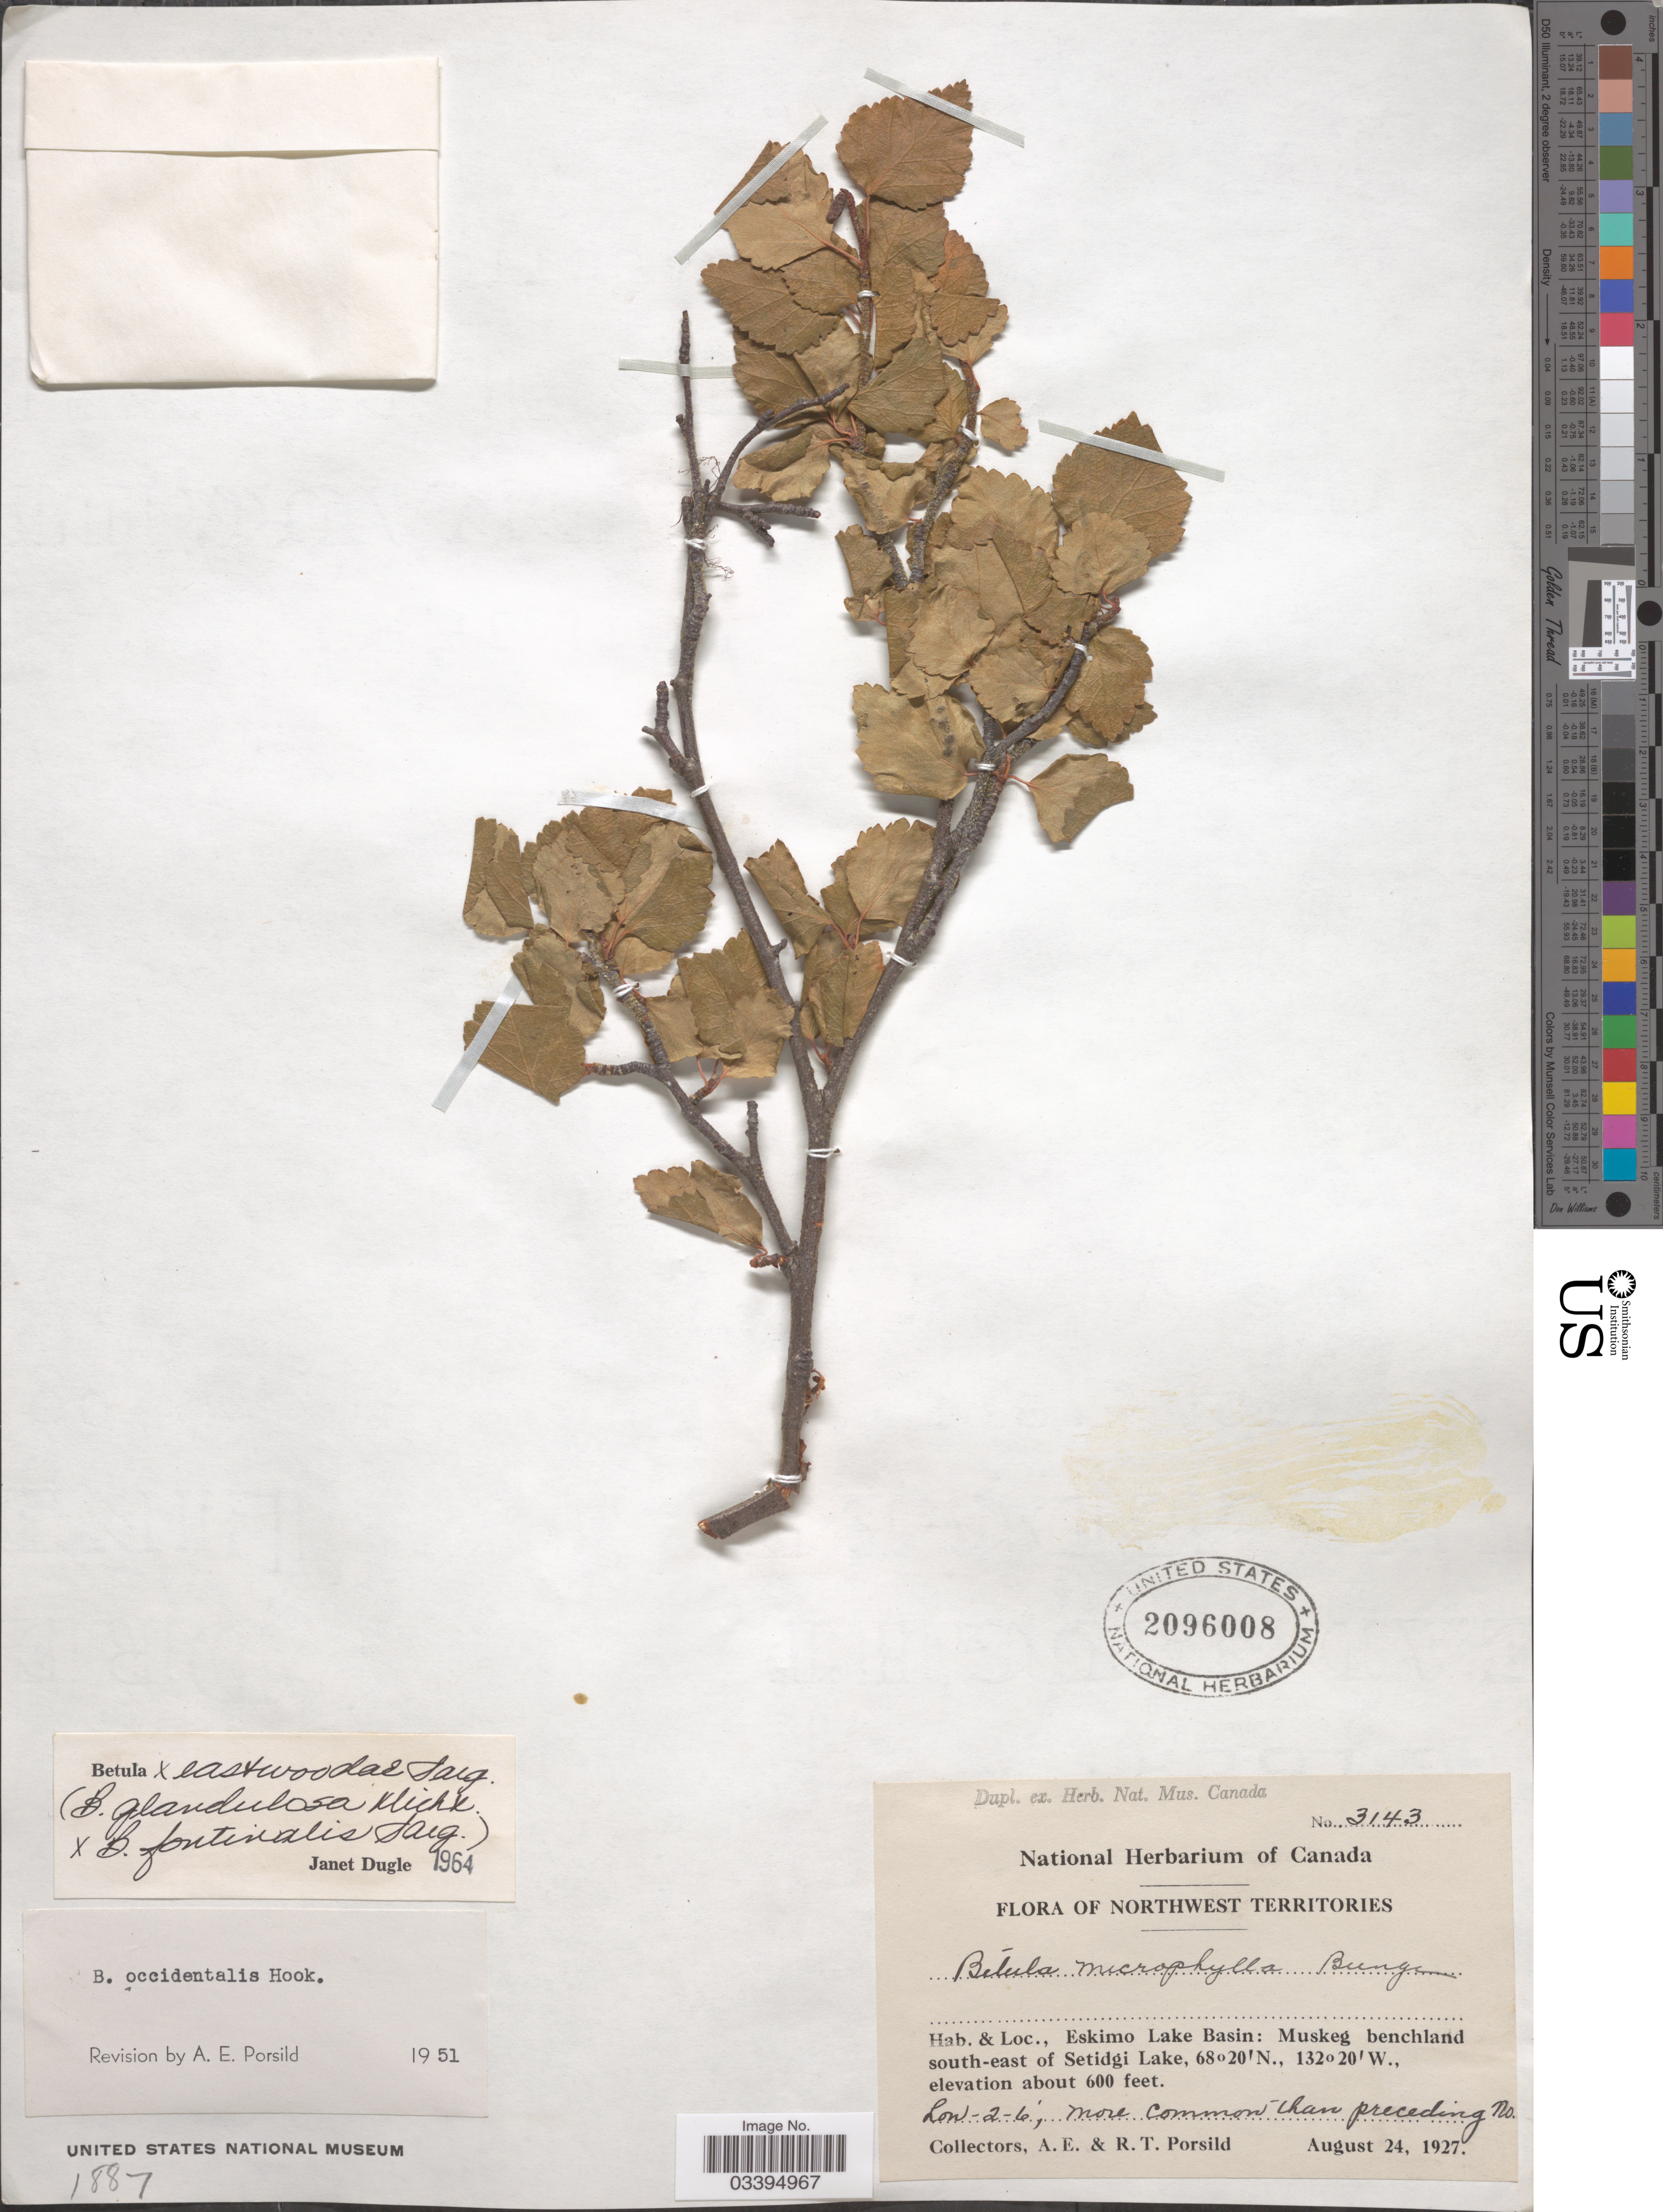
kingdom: Plantae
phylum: Tracheophyta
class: Magnoliopsida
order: Fagales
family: Betulaceae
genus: Betula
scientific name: Betula eastwoodae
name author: Sarg.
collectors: A. E. Porsild & R. T. Porsild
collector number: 3143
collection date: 1927-08-24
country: Canada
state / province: Northwest Territories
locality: Eskimo Lake Basin: Muskeg benchland south-east of Setidgi Lake.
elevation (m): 183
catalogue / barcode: US 2096008